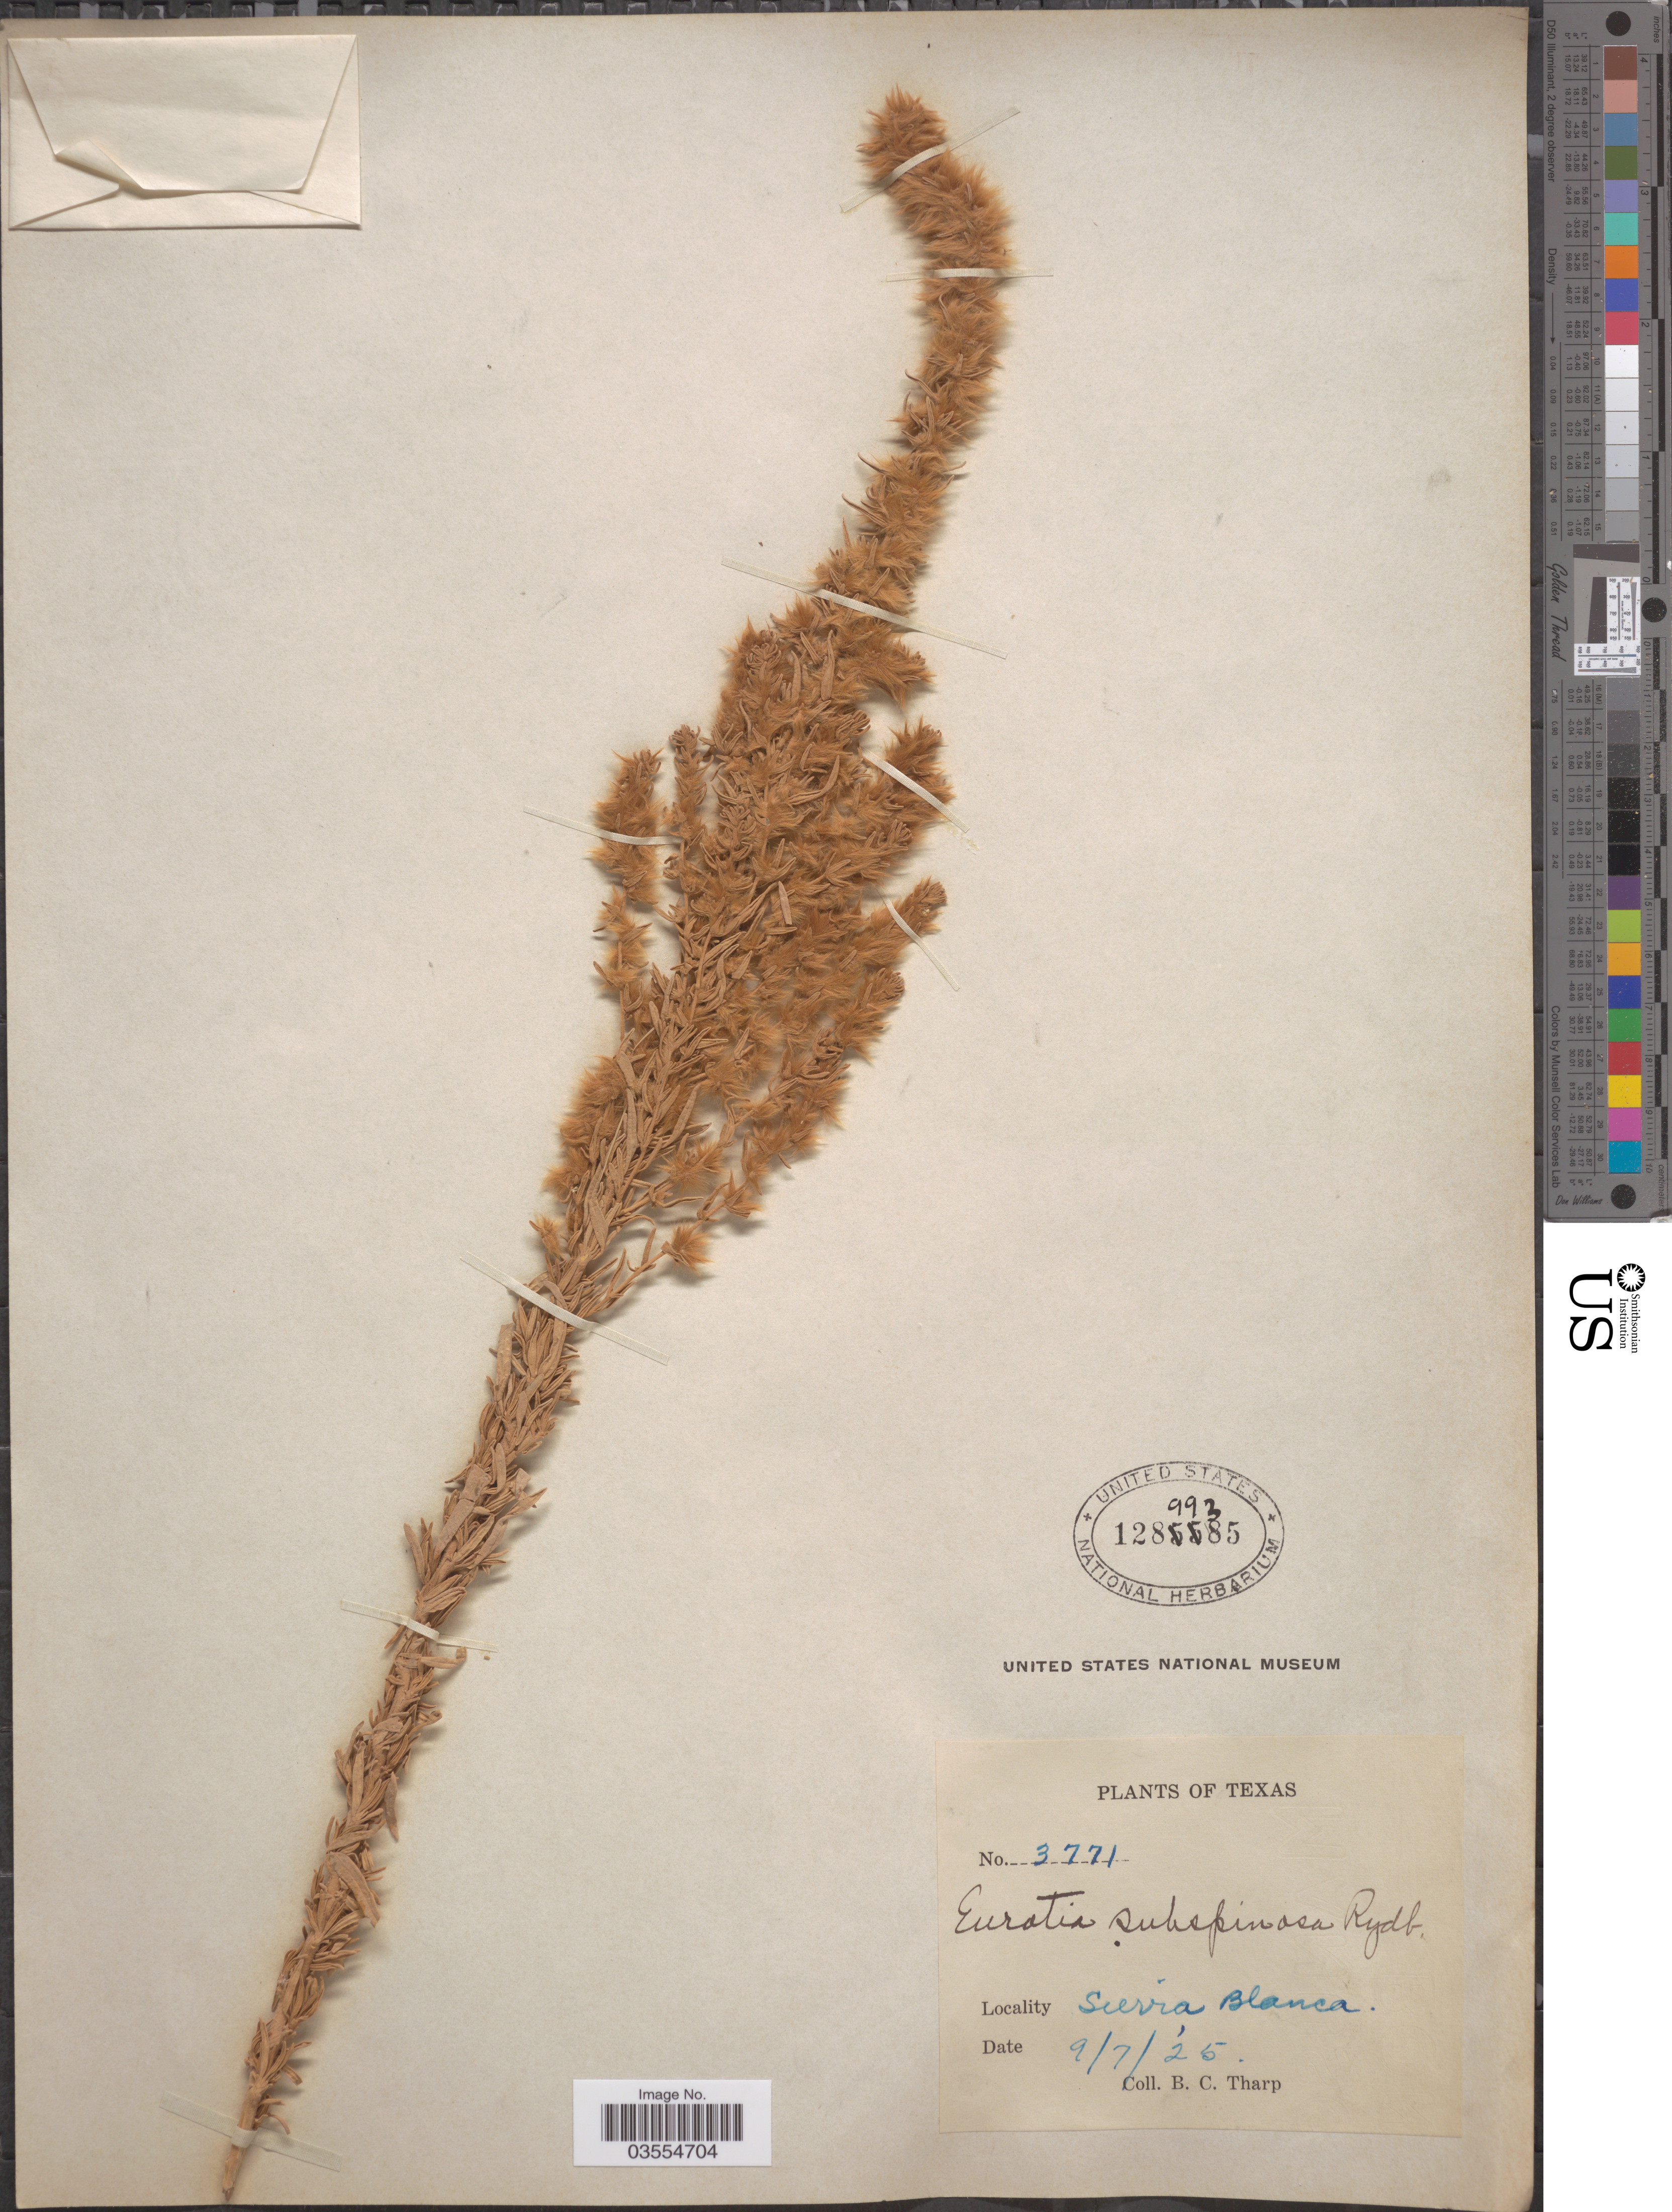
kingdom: Plantae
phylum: Tracheophyta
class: Magnoliopsida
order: Caryophyllales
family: Amaranthaceae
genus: Krascheninnikovia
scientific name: Krascheninnikovia lanata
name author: (Pursh) A. Meeuse & A.Smit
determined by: U.S. National Herbarium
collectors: B. C. Tharp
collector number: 3771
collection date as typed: Transcribed d/m/y: 7/9/25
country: United States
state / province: Texas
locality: Sierra Blanca.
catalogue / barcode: US 1289935